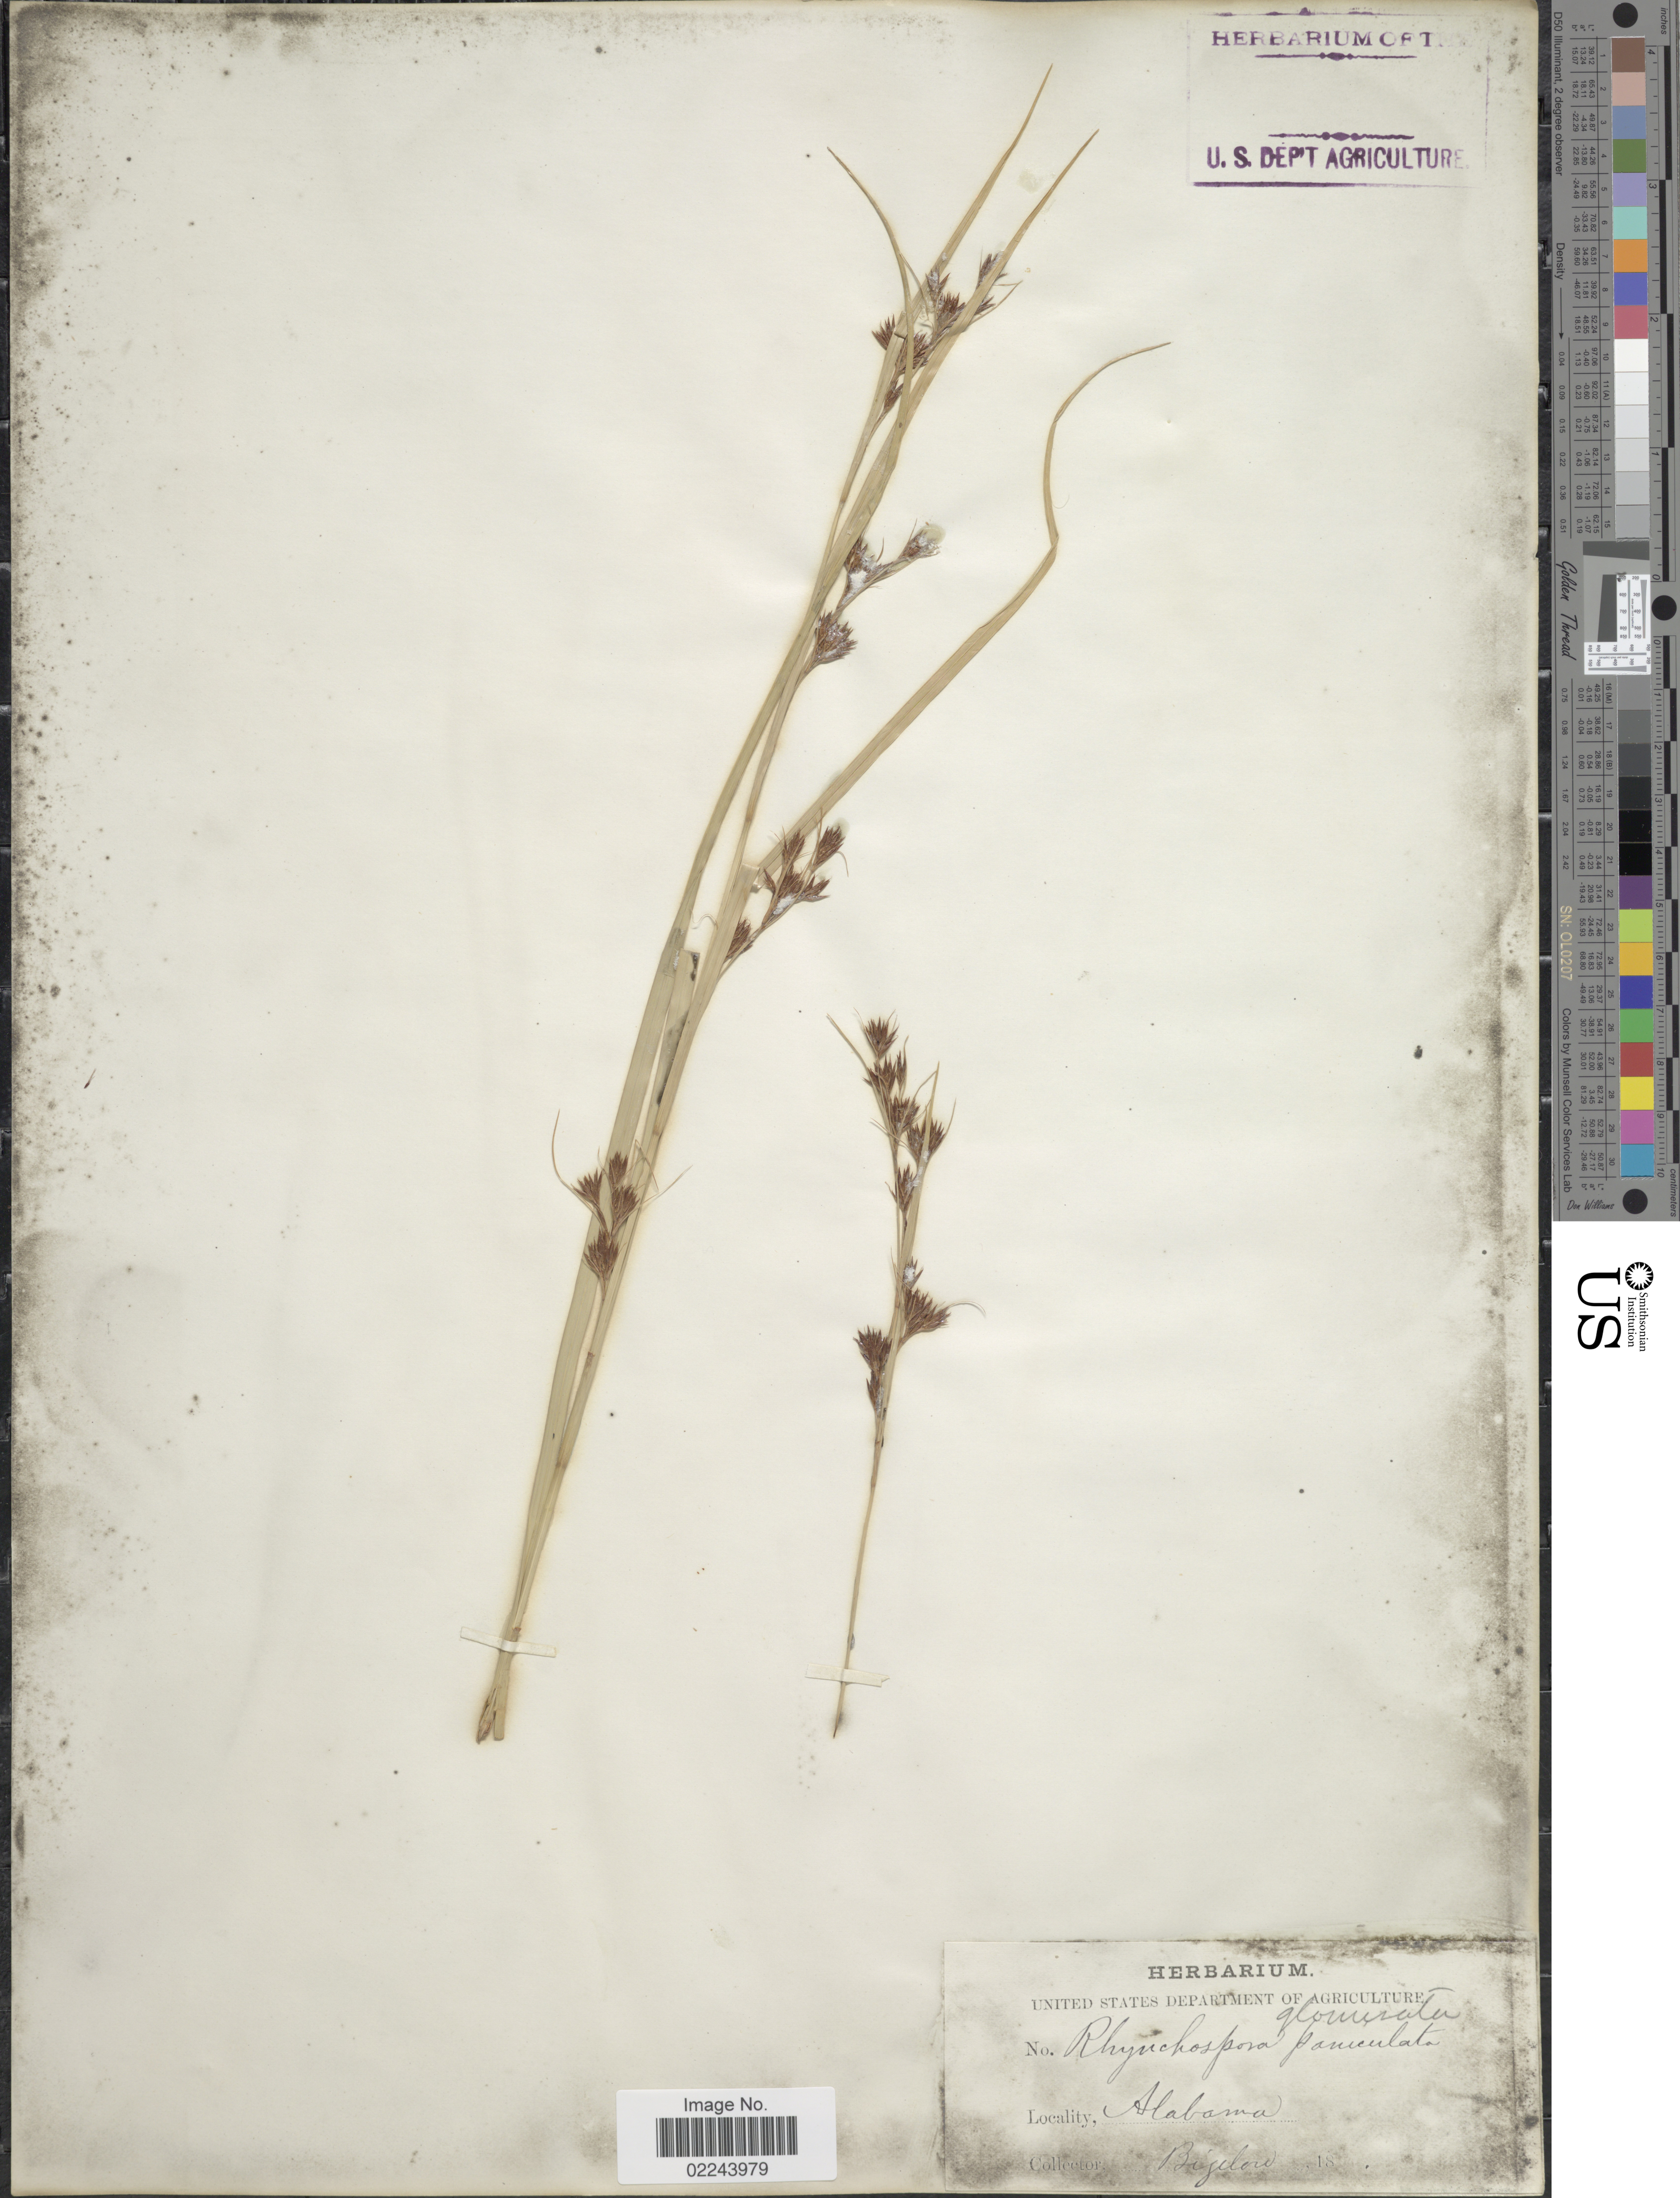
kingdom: Plantae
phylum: Tracheophyta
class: Liliopsida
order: Poales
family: Cyperaceae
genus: Rhynchospora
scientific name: Rhynchospora glomerata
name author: (L.) Vahl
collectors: -. Bigelow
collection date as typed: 18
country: United States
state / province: Alabama